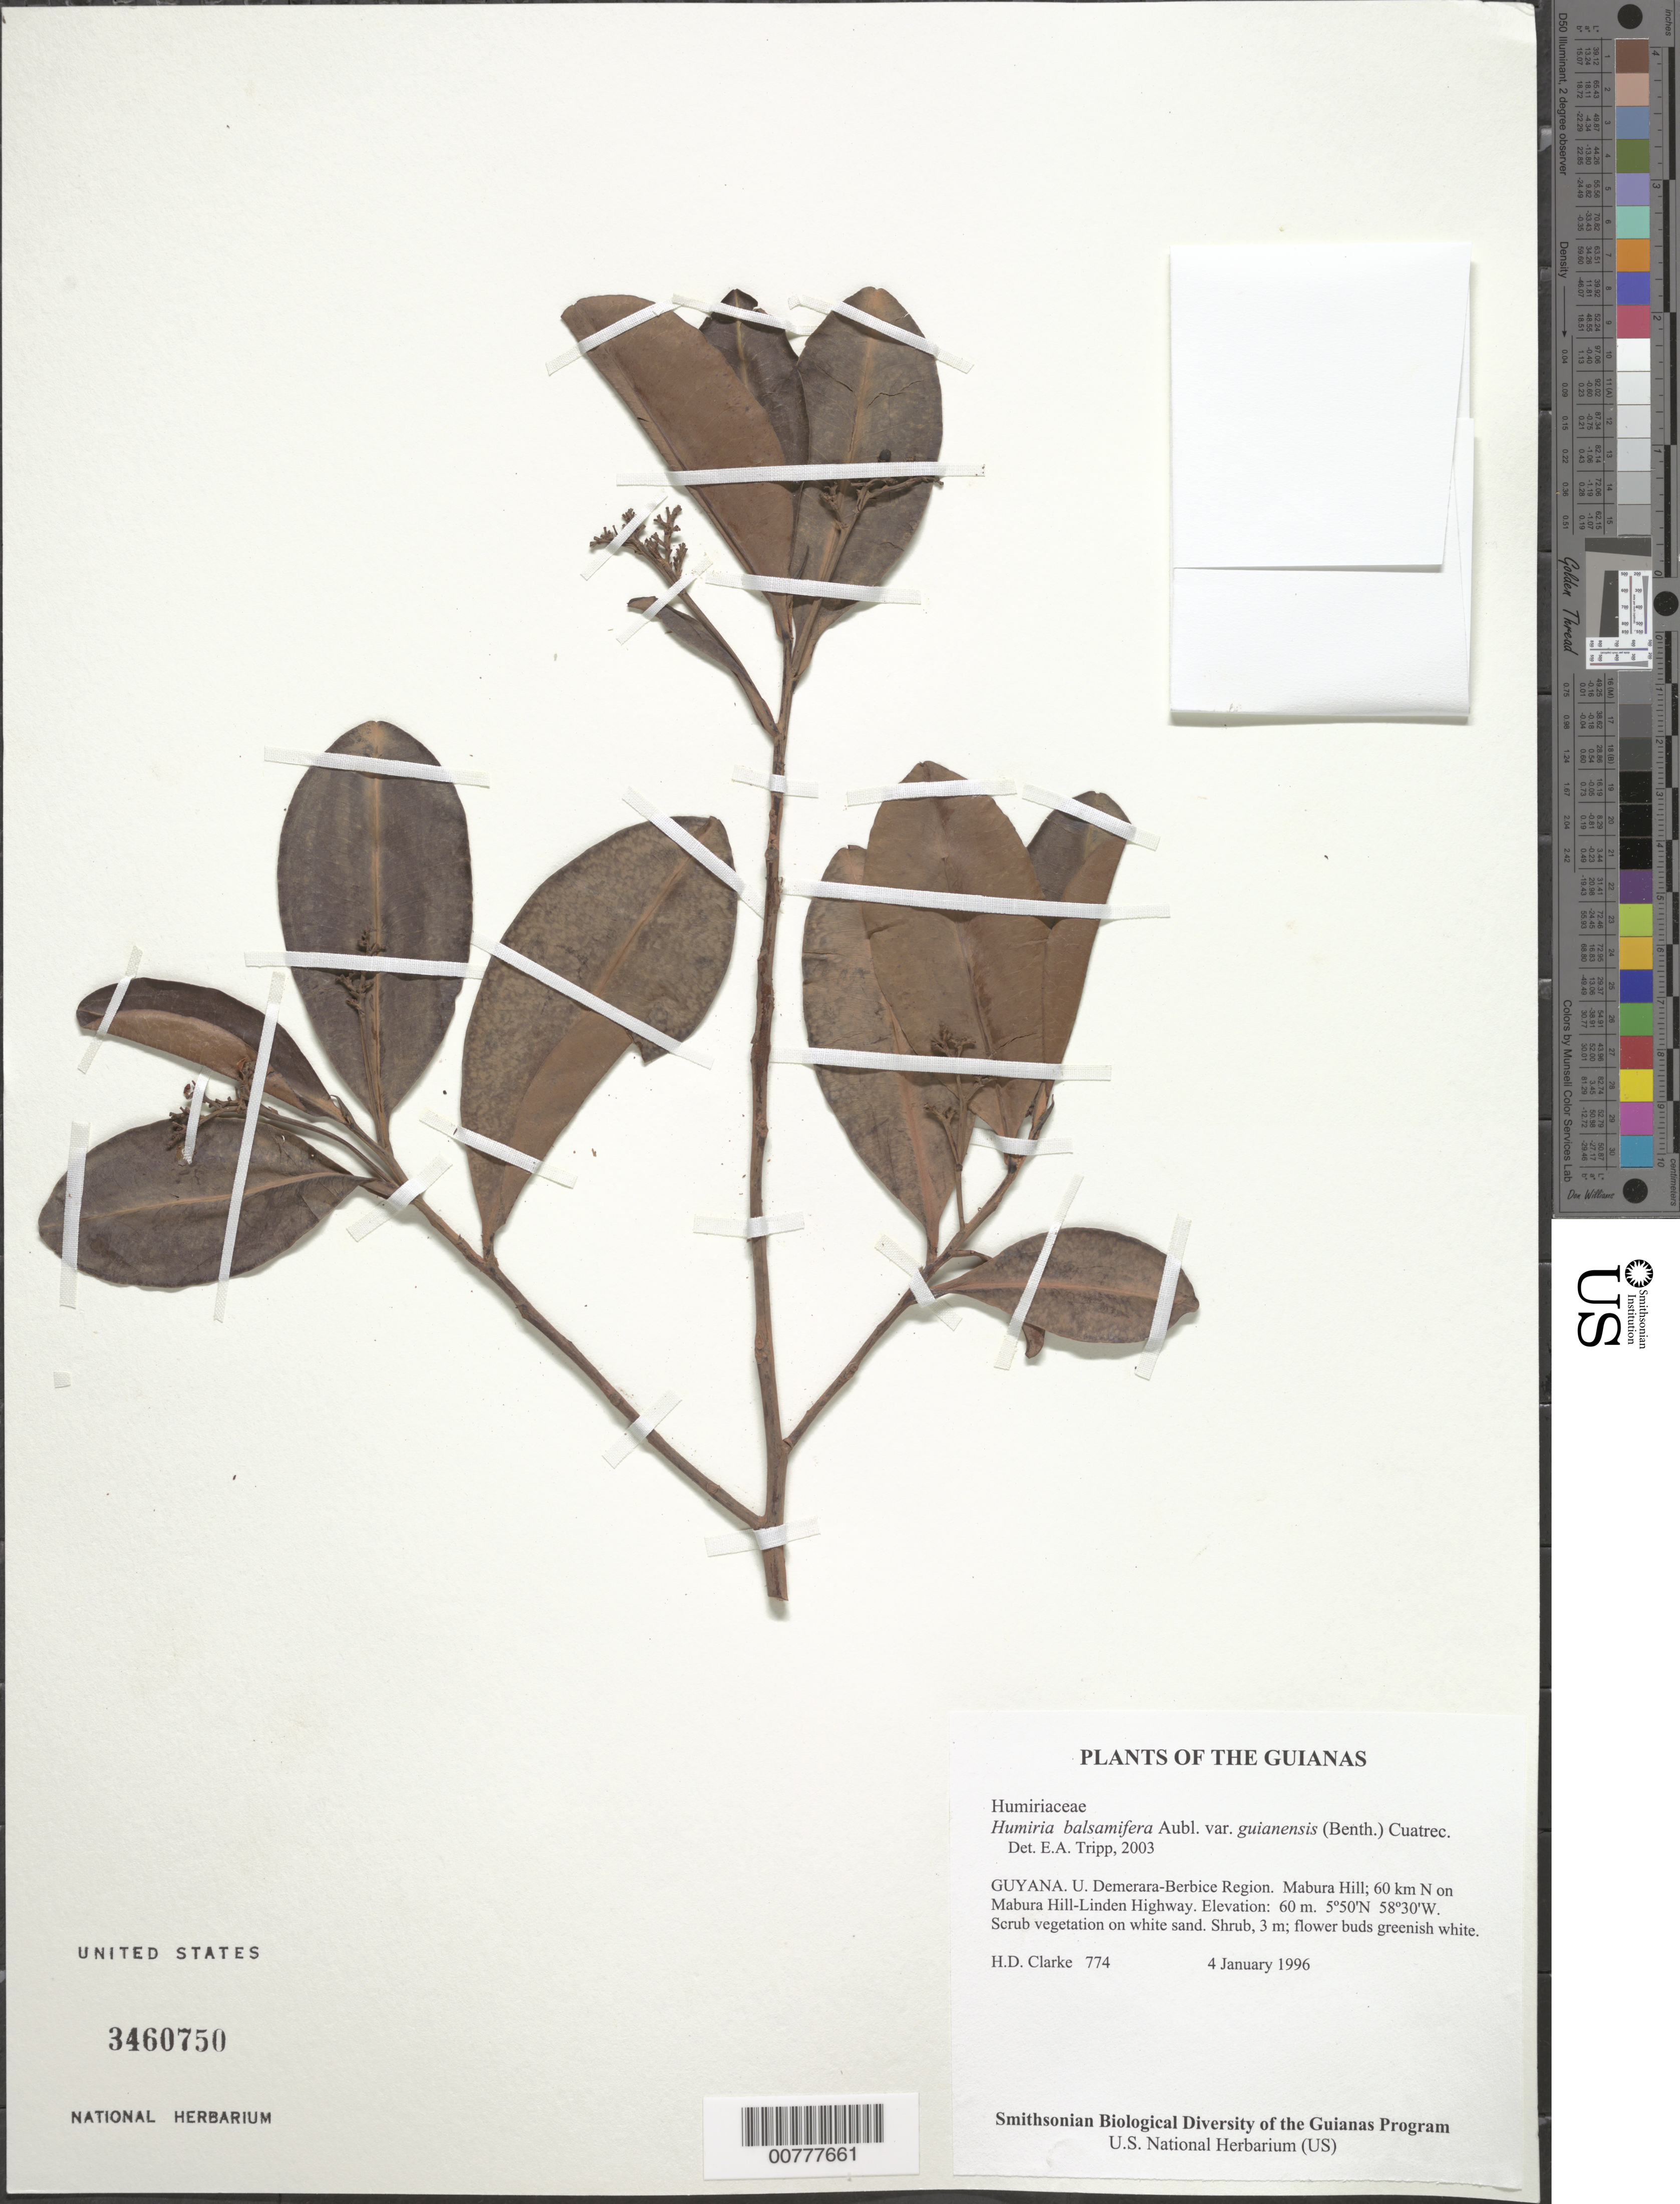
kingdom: Plantae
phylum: Tracheophyta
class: Magnoliopsida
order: Malpighiales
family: Humiriaceae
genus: Humiria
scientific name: Humiria balsamifera var. guianensis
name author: (Benth.) Cuatrec.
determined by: Tripp, Erin A.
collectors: H. D. Clarke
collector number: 774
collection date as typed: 4 January 1996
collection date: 1996-01-04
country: Guyana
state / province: U. Demerara-Berbice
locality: Mabura Hill; 60 km N on Mabura Hill-Linden Highway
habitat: Scrub vegetation on white sand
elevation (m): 60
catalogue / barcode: US 3460750